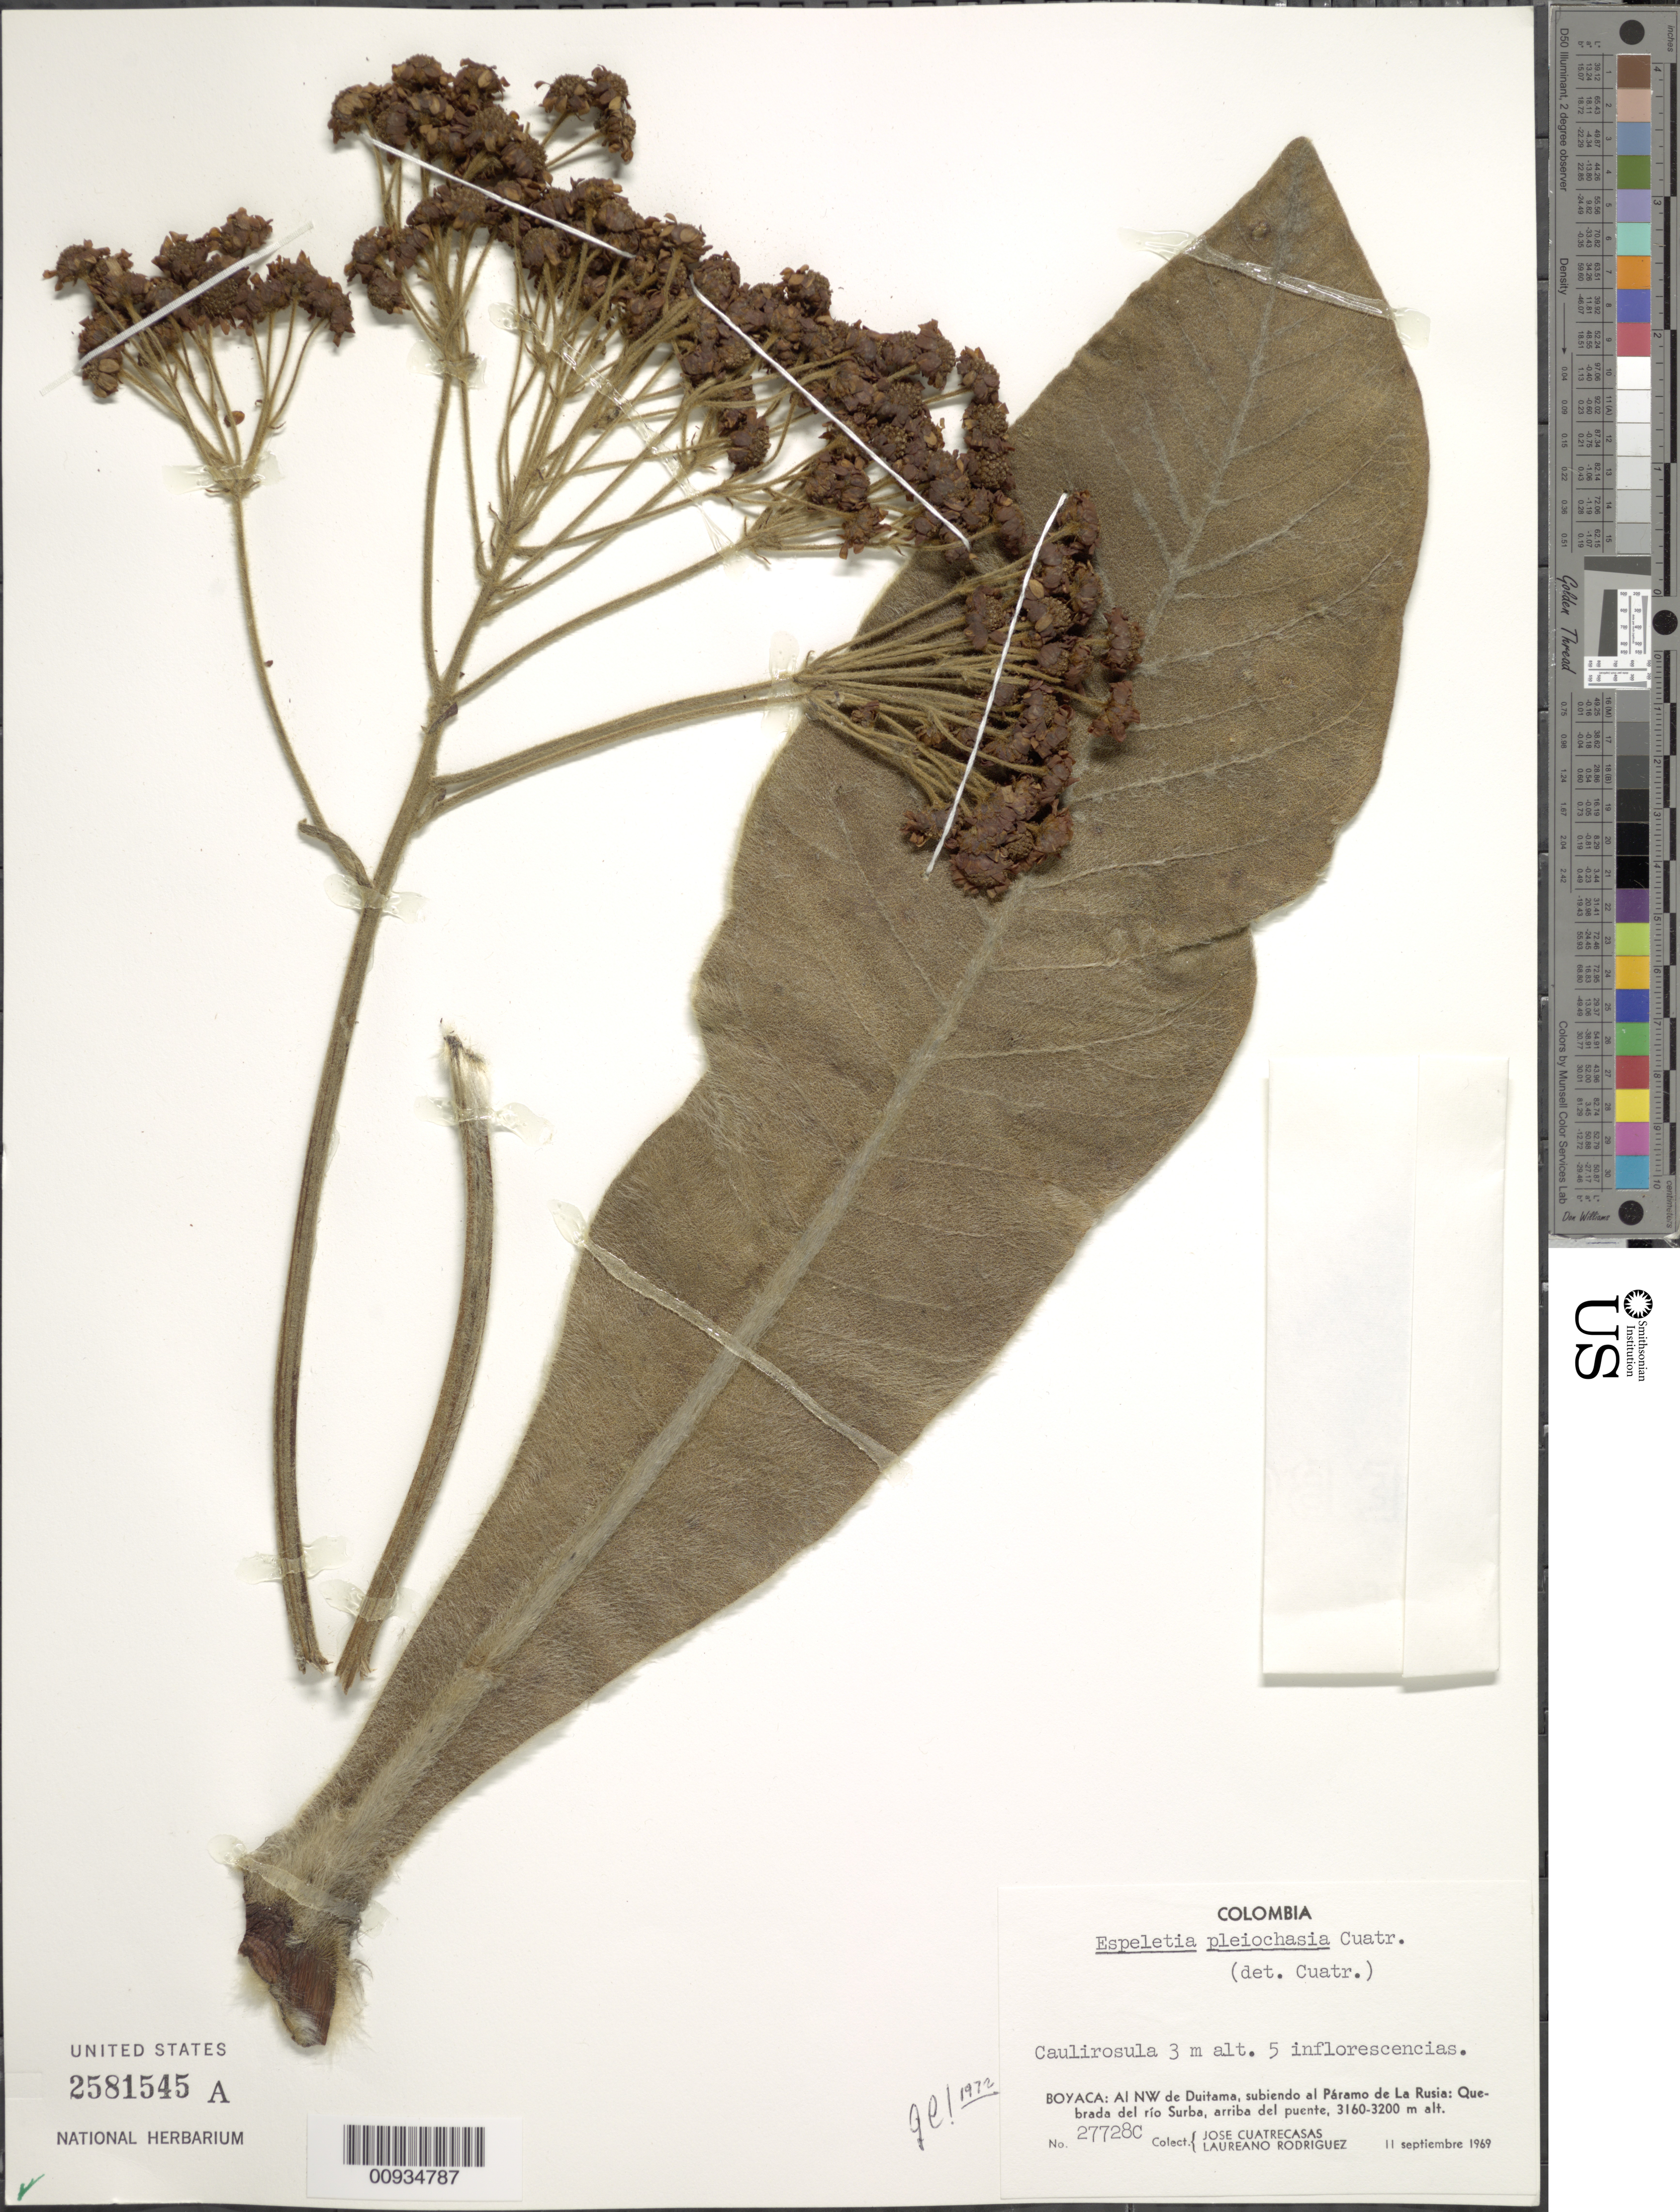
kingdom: Plantae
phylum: Tracheophyta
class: Magnoliopsida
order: Asterales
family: Asteraceae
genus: Espeletiopsis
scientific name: Espeletiopsis pleiochasia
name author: (Cuatrec.) Cuatrec.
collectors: J. Cuatrecasas & L. Rodriguez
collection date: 1969-09-11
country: Colombia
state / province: Boyacá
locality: Páramo de la Rusia. Al NW de Duitama, subiendo al P. de la Rusia; Quebrada del Río Surba, arriba del puente.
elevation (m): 3160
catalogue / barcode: US 2581545A